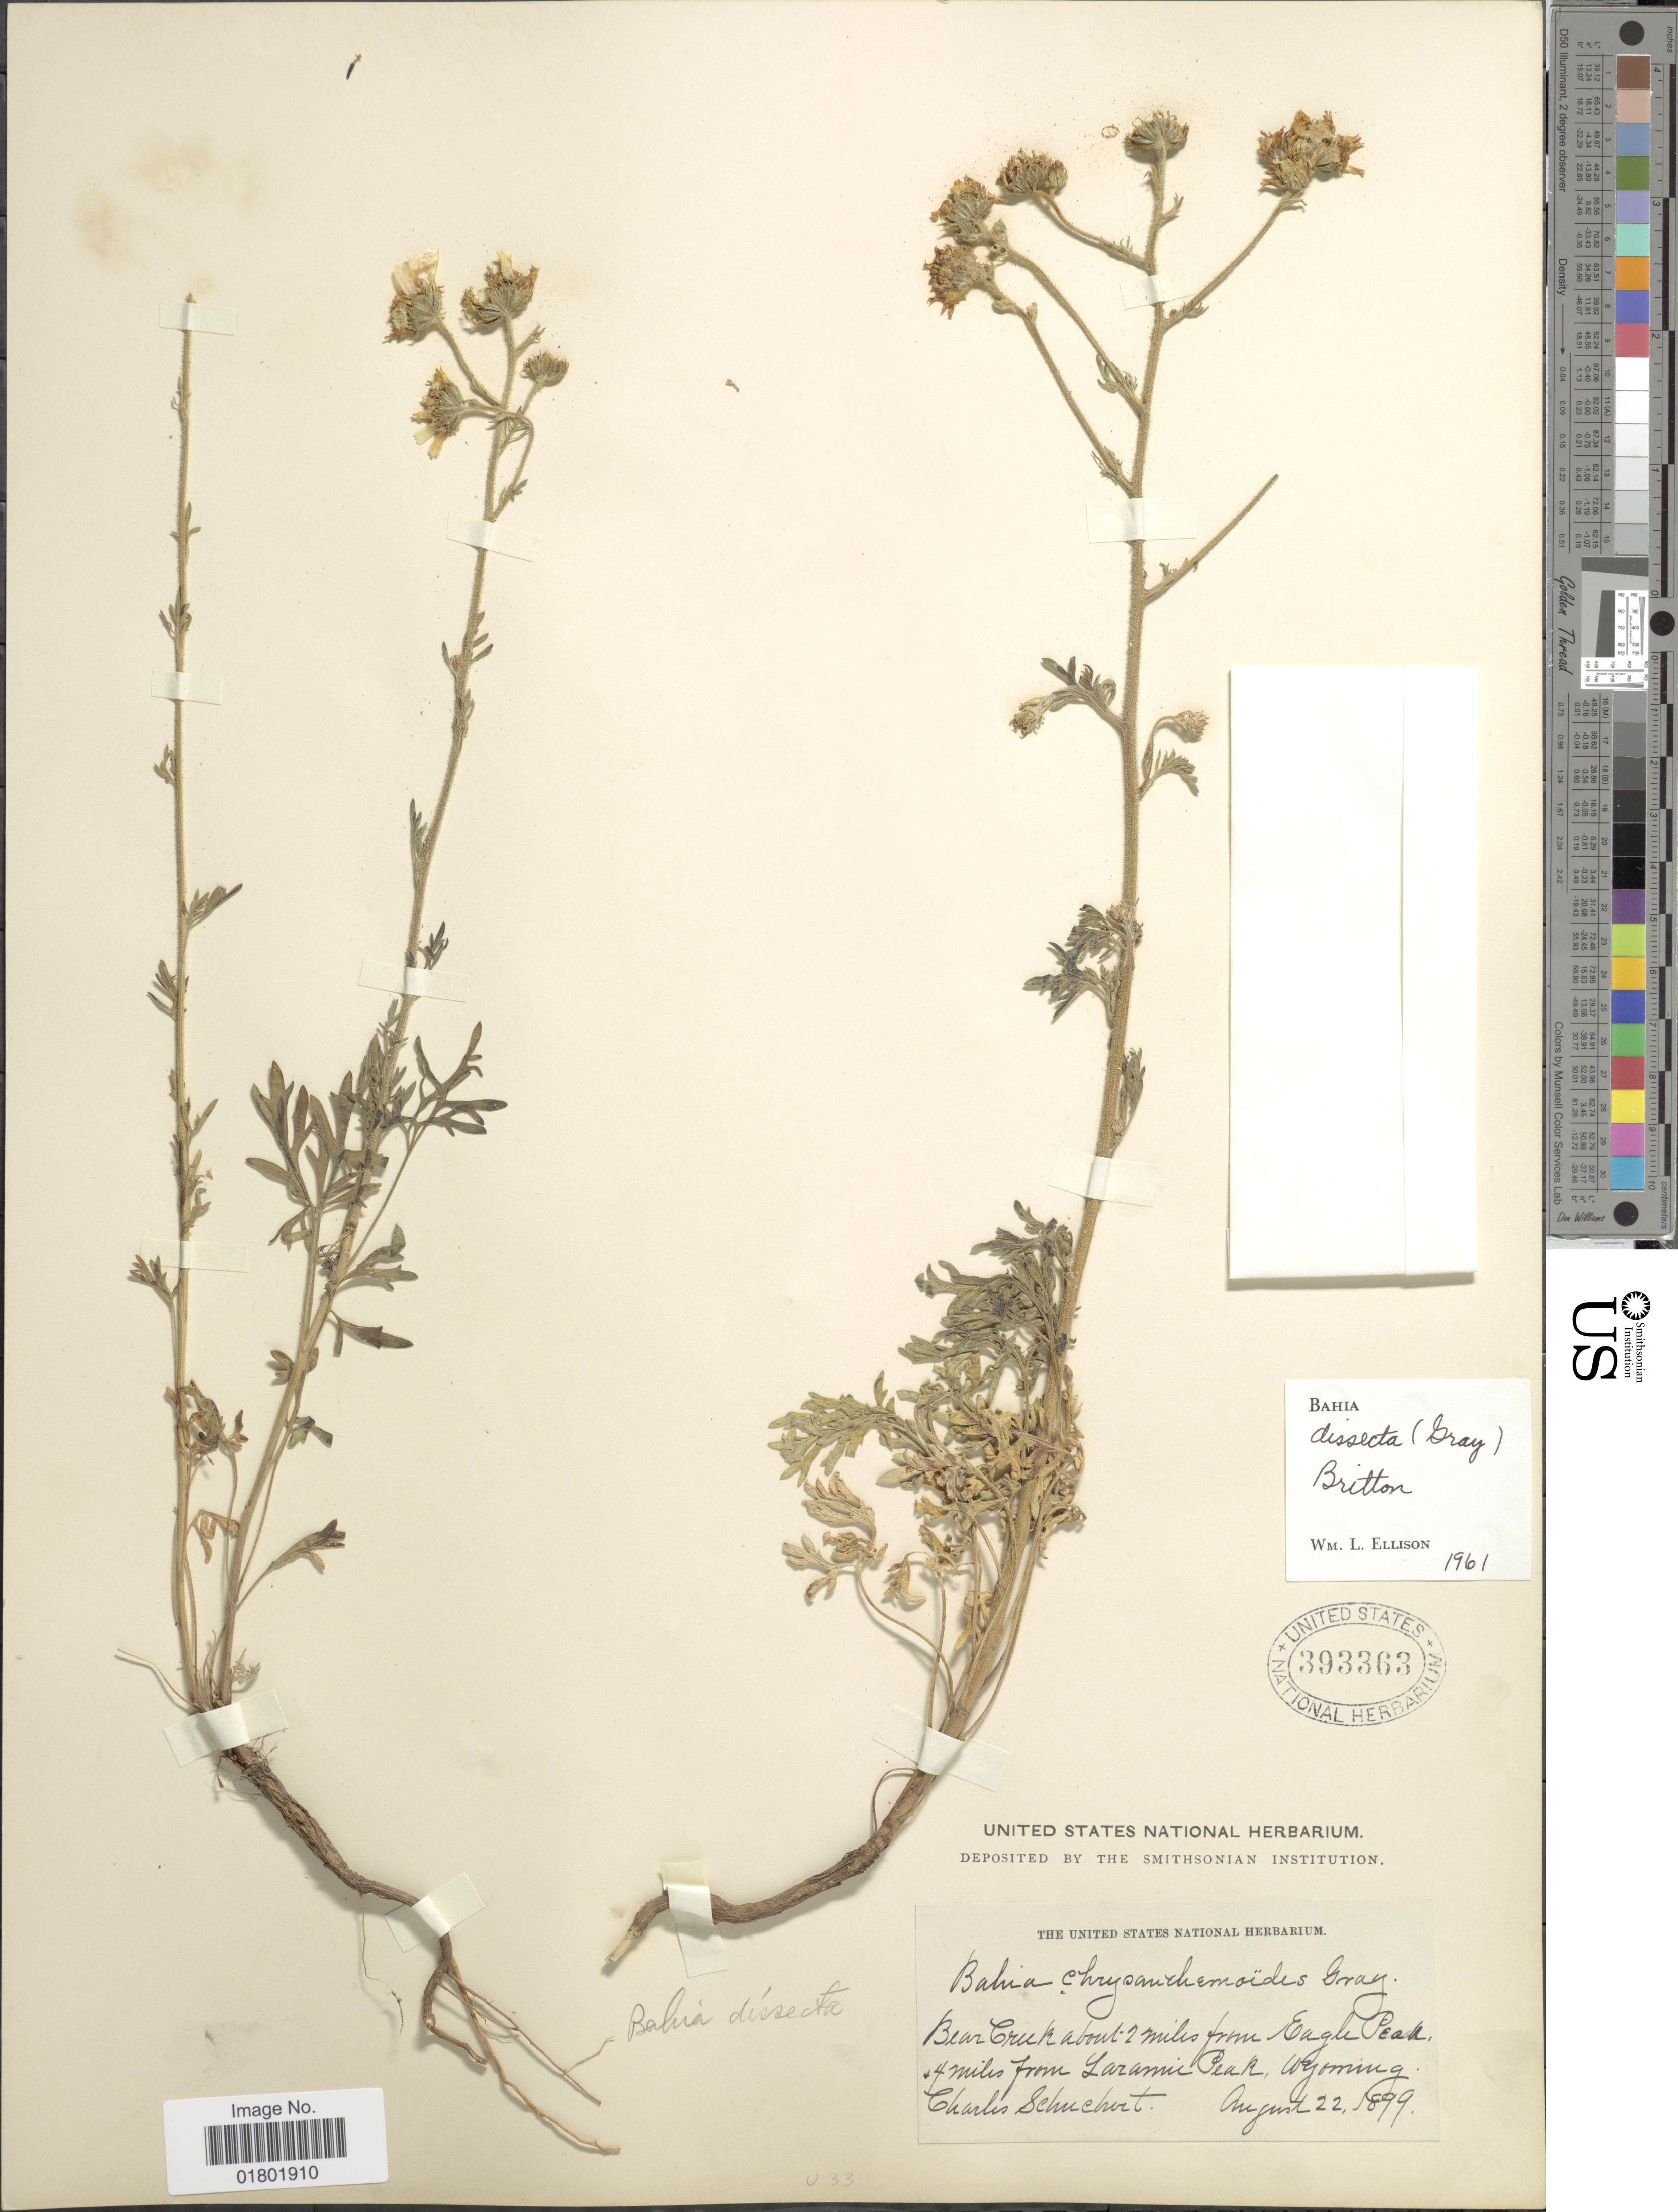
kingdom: Plantae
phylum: Tracheophyta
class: Magnoliopsida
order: Asterales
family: Asteraceae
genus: Bahia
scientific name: Bahia dissecta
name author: (A. Gray) Britton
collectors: C. Schuchert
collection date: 1899-08-22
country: United States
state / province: Wyoming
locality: Bear Creek about 2 miles from Eagle Peak, 4 miles from Laramie Peak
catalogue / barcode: US 393363